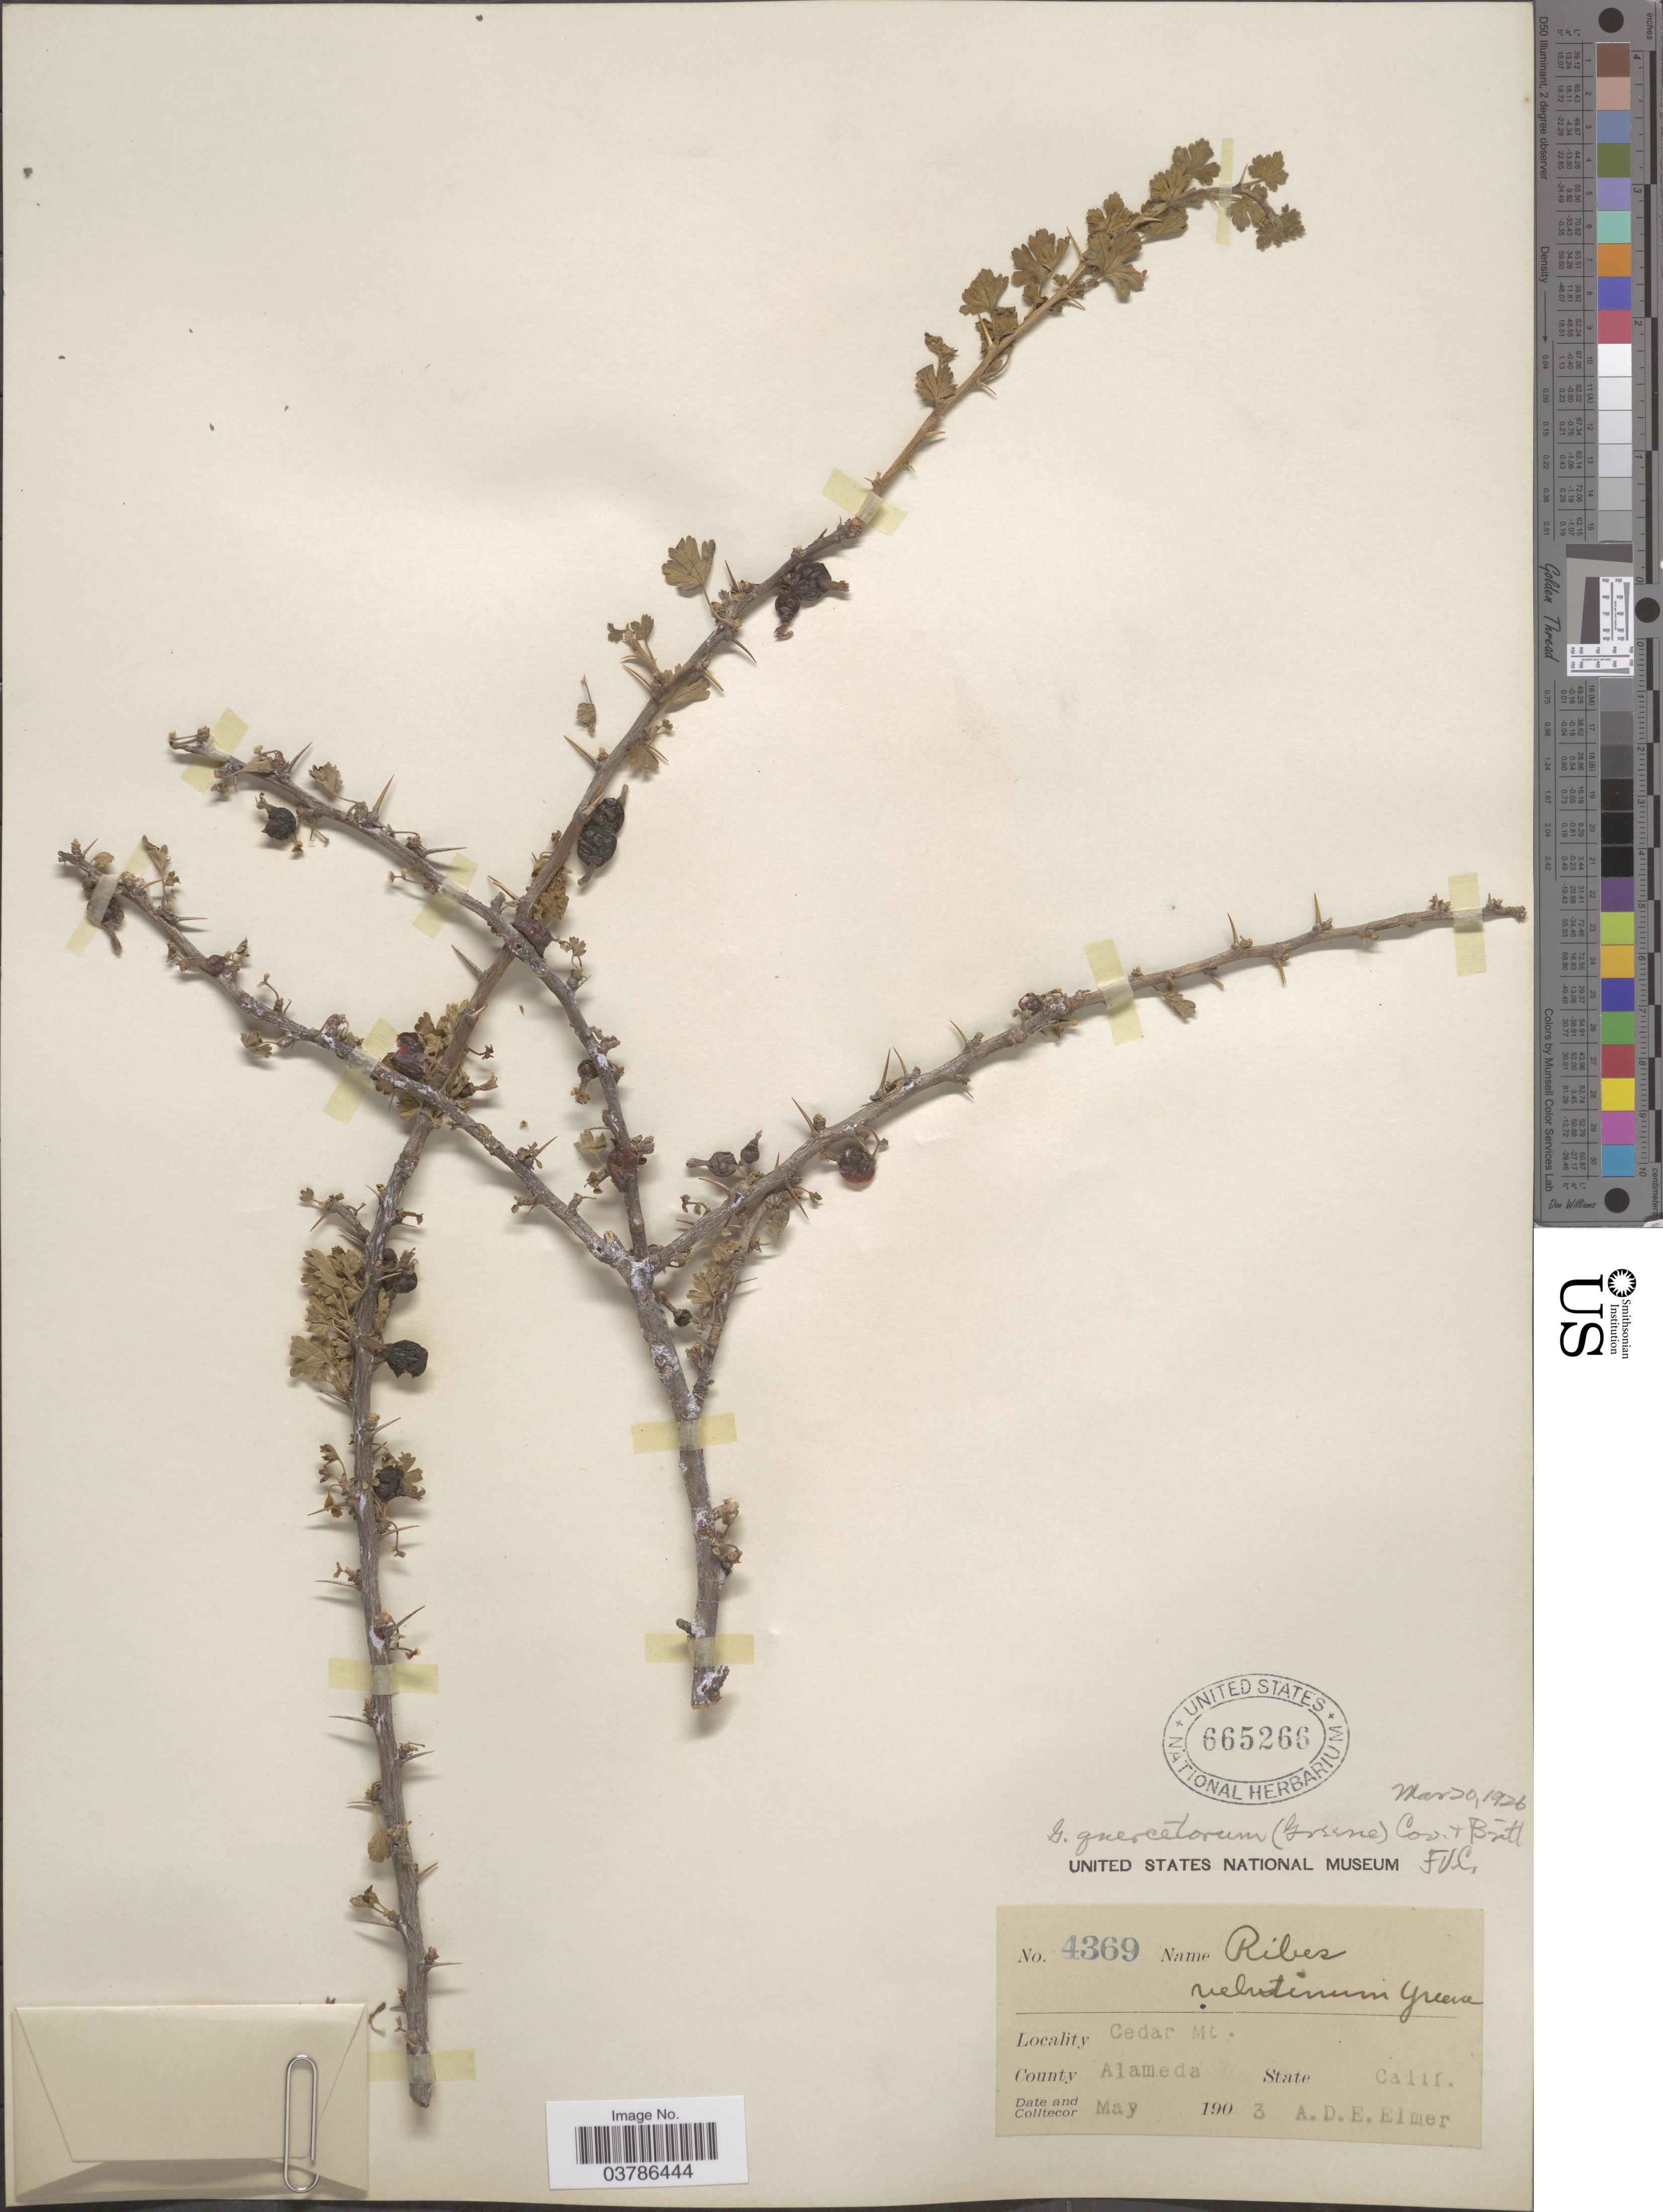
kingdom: Plantae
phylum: Tracheophyta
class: Magnoliopsida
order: Saxifragales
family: Grossulariaceae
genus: Ribes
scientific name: Ribes quercetorum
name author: Greene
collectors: A. D. E. Elmer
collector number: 4369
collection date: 1903-05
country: United States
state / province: California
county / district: Alameda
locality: Cedar Mt. County Alameda.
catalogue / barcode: US 665266